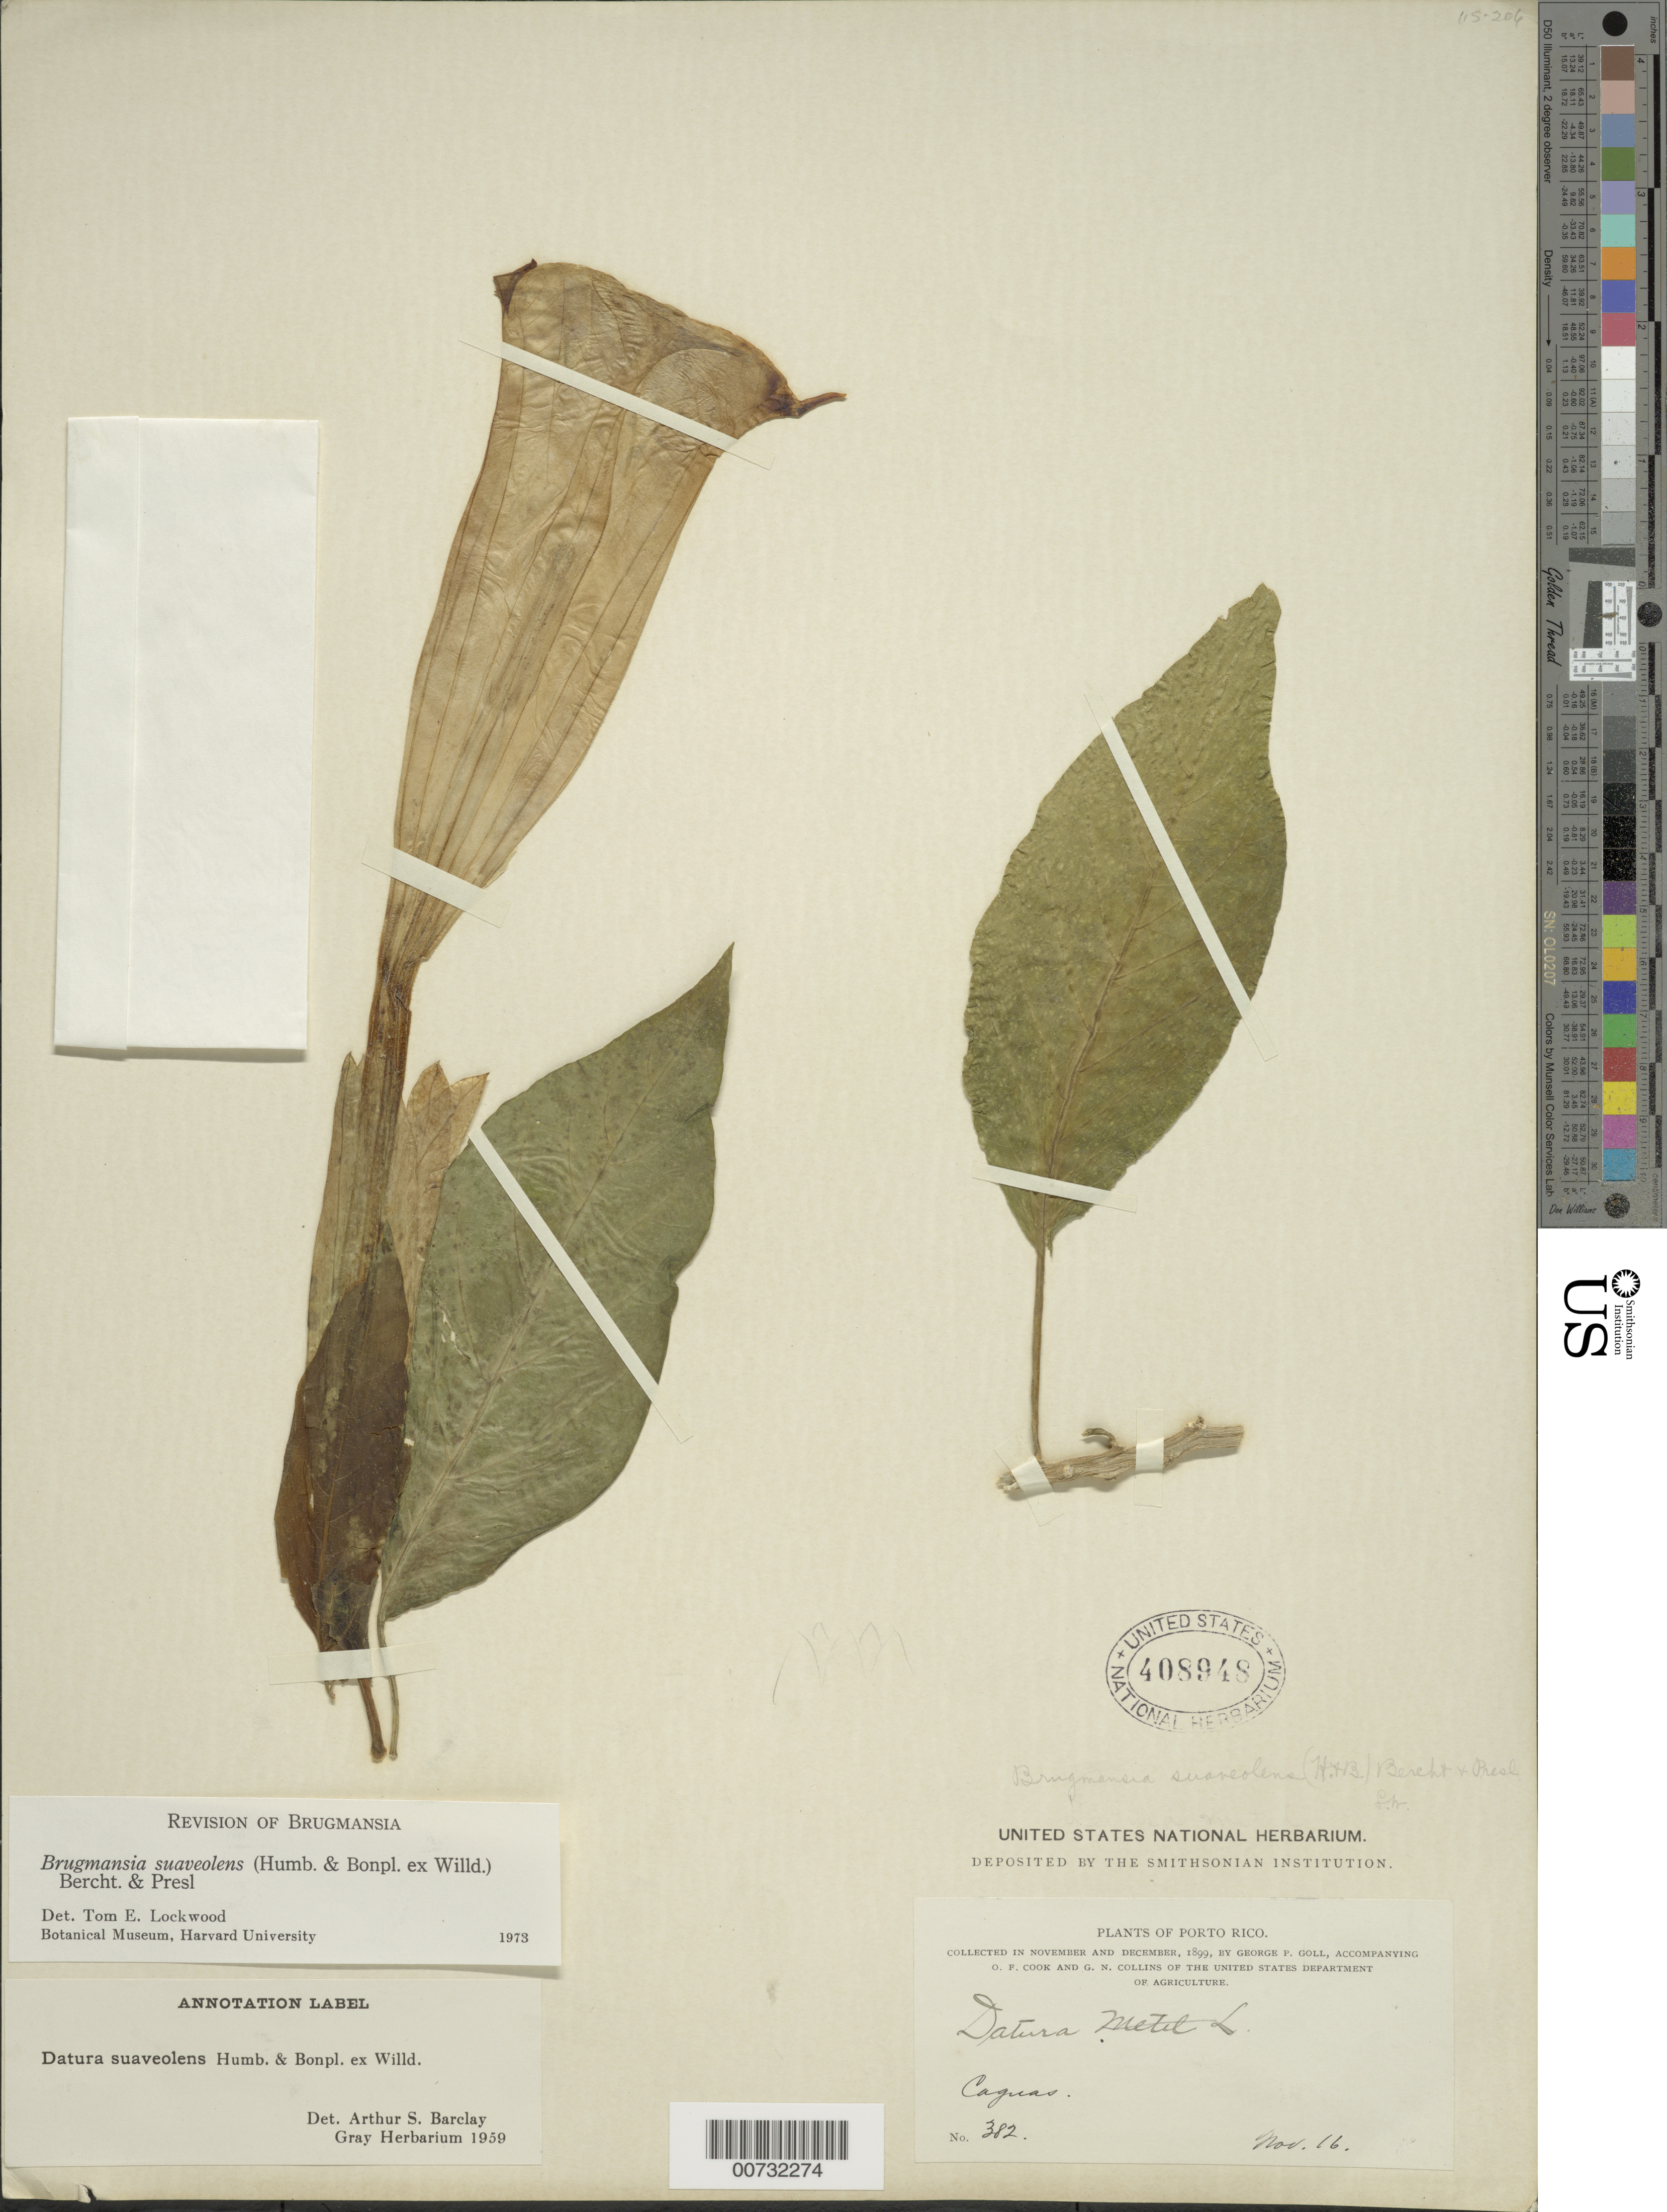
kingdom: Plantae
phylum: Tracheophyta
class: Magnoliopsida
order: Solanales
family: Solanaceae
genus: Brugmansia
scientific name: Brugmansia suaveolens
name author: (Humb. & Bonpl. ex Willd.) Brecht. & J. Presl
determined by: Lockwood, T. E.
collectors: G. Goll, O. F. Cook & G. N. Collins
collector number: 382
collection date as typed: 16 Nov 1899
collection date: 1899-11-16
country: Puerto Rico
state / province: Caguas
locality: Caguas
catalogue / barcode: US 408948